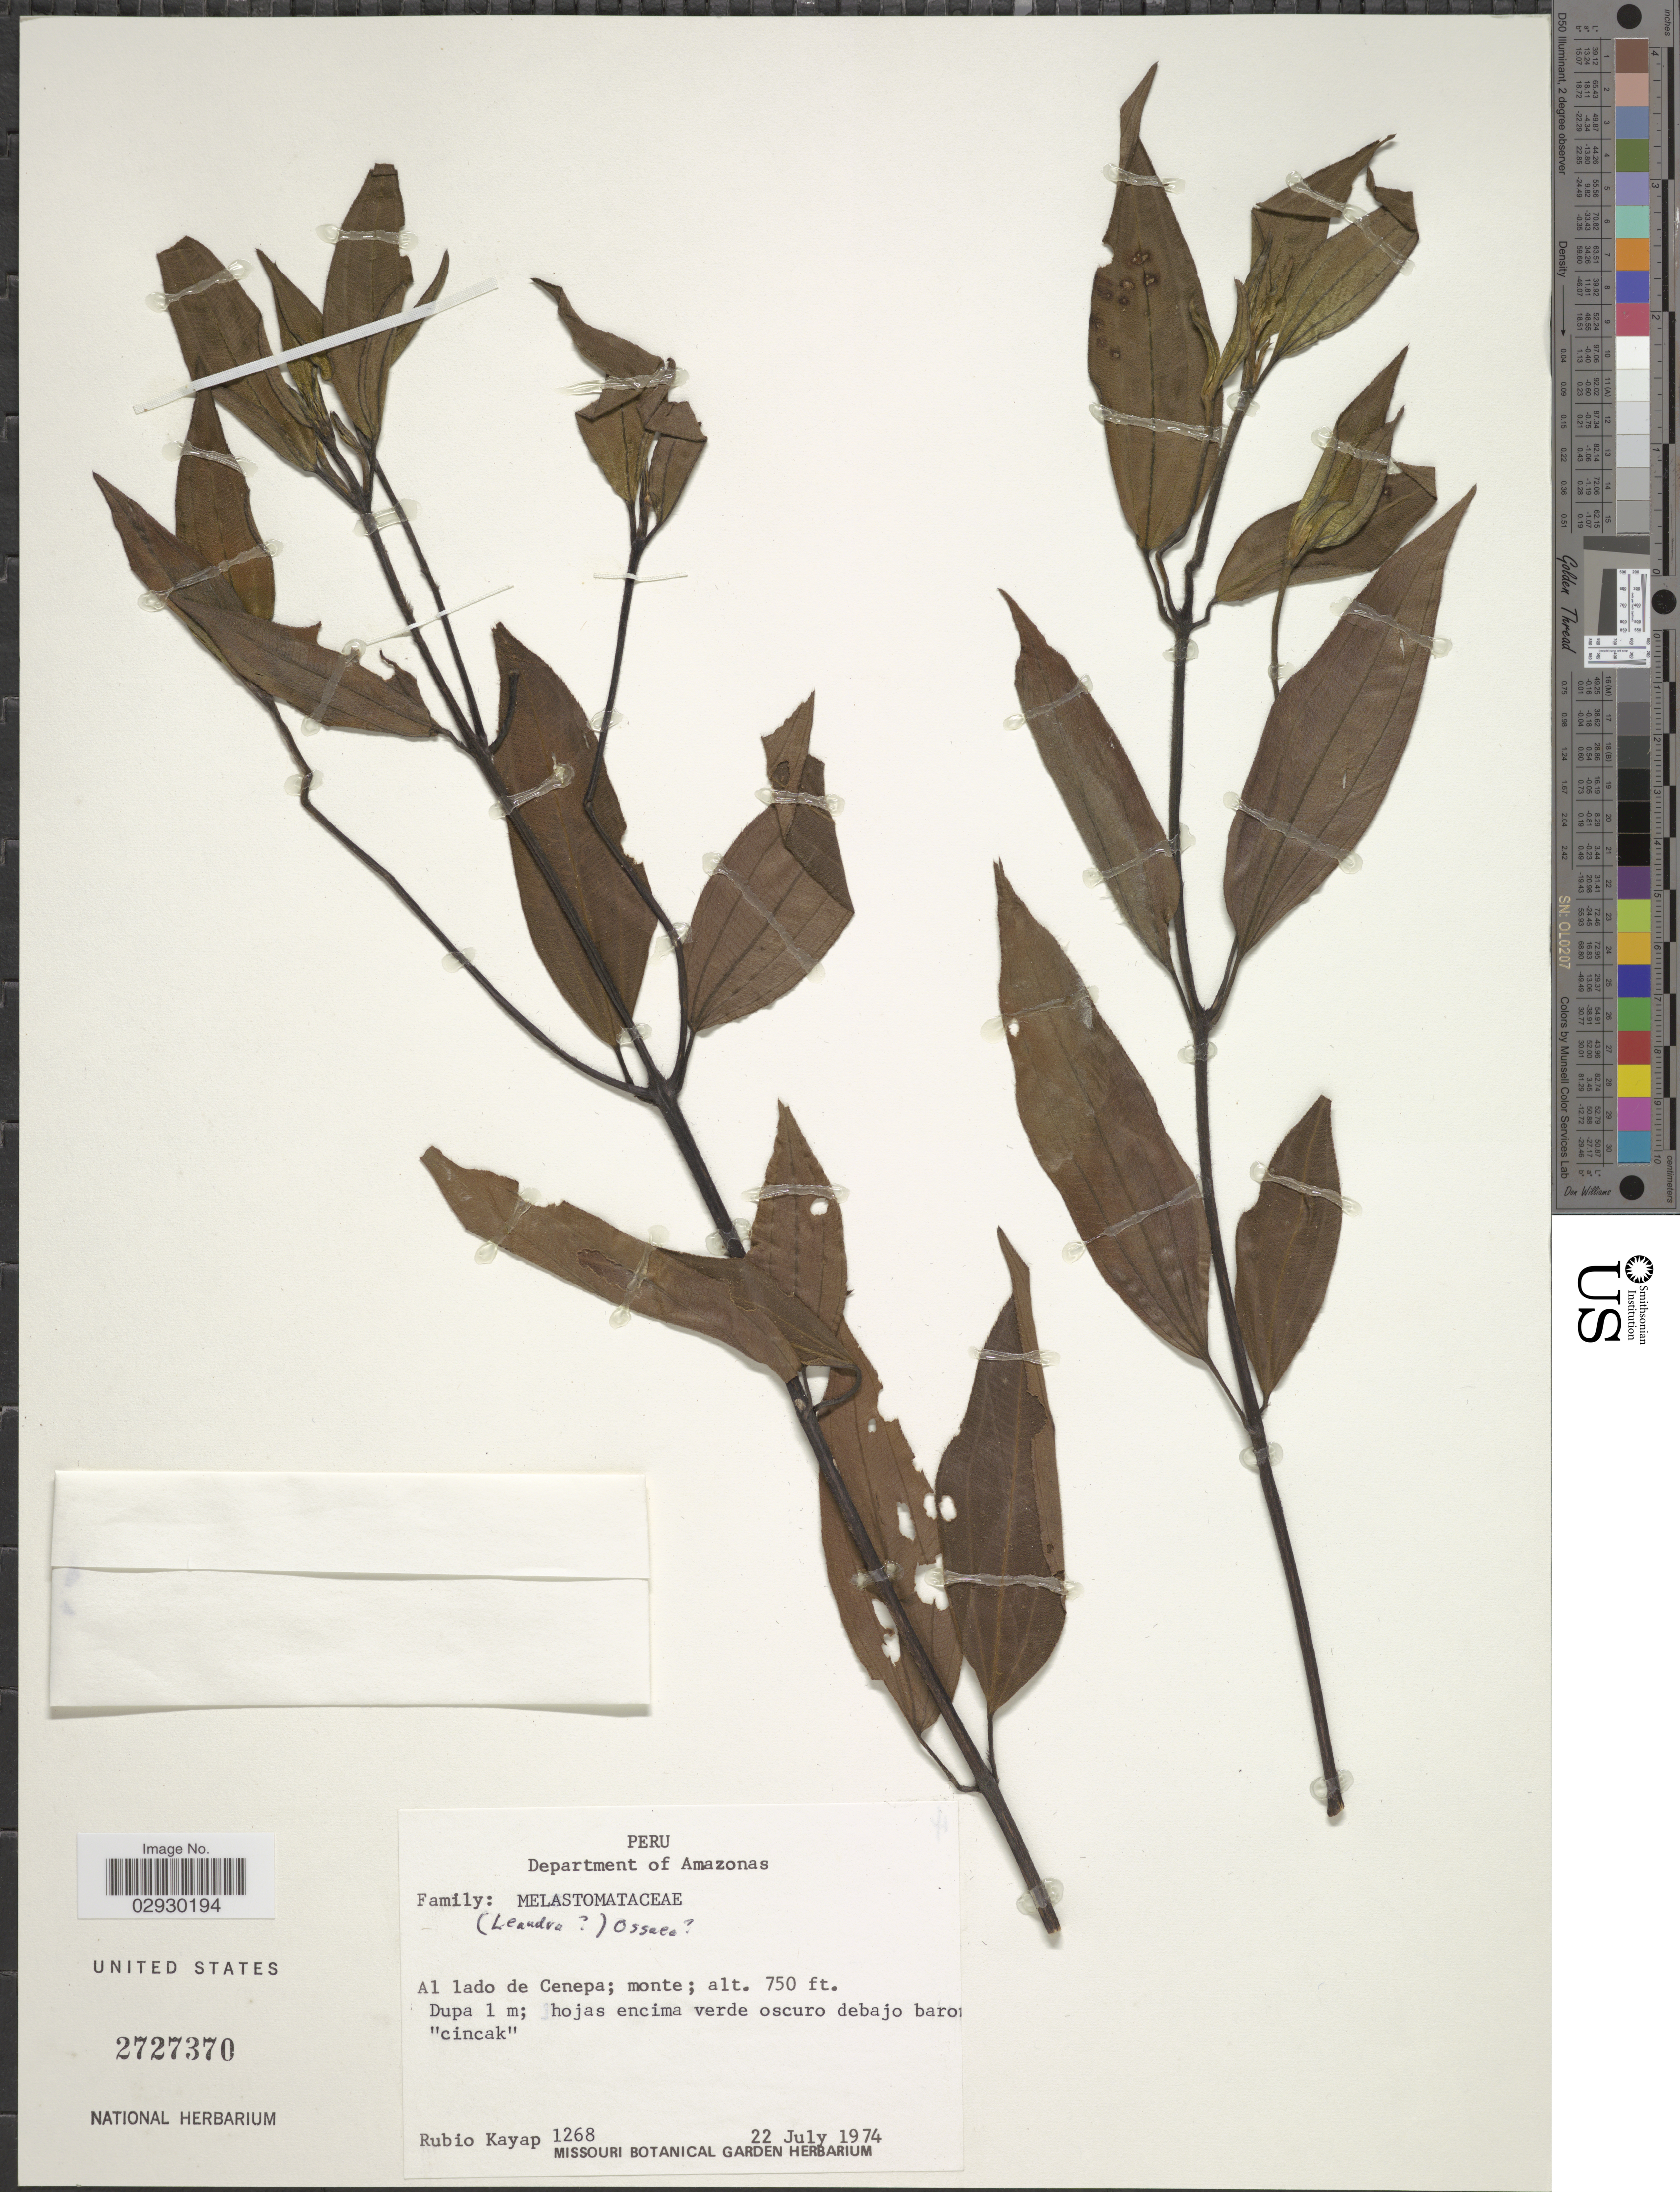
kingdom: Plantae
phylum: Tracheophyta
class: Magnoliopsida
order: Myrtales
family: Melastomataceae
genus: Leandra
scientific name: Leandra sp.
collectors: R. Kayap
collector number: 1268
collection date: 1974-07-22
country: Peru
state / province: Amazonas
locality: Al lado de Cenepa; monte.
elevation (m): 229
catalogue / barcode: US 2727370